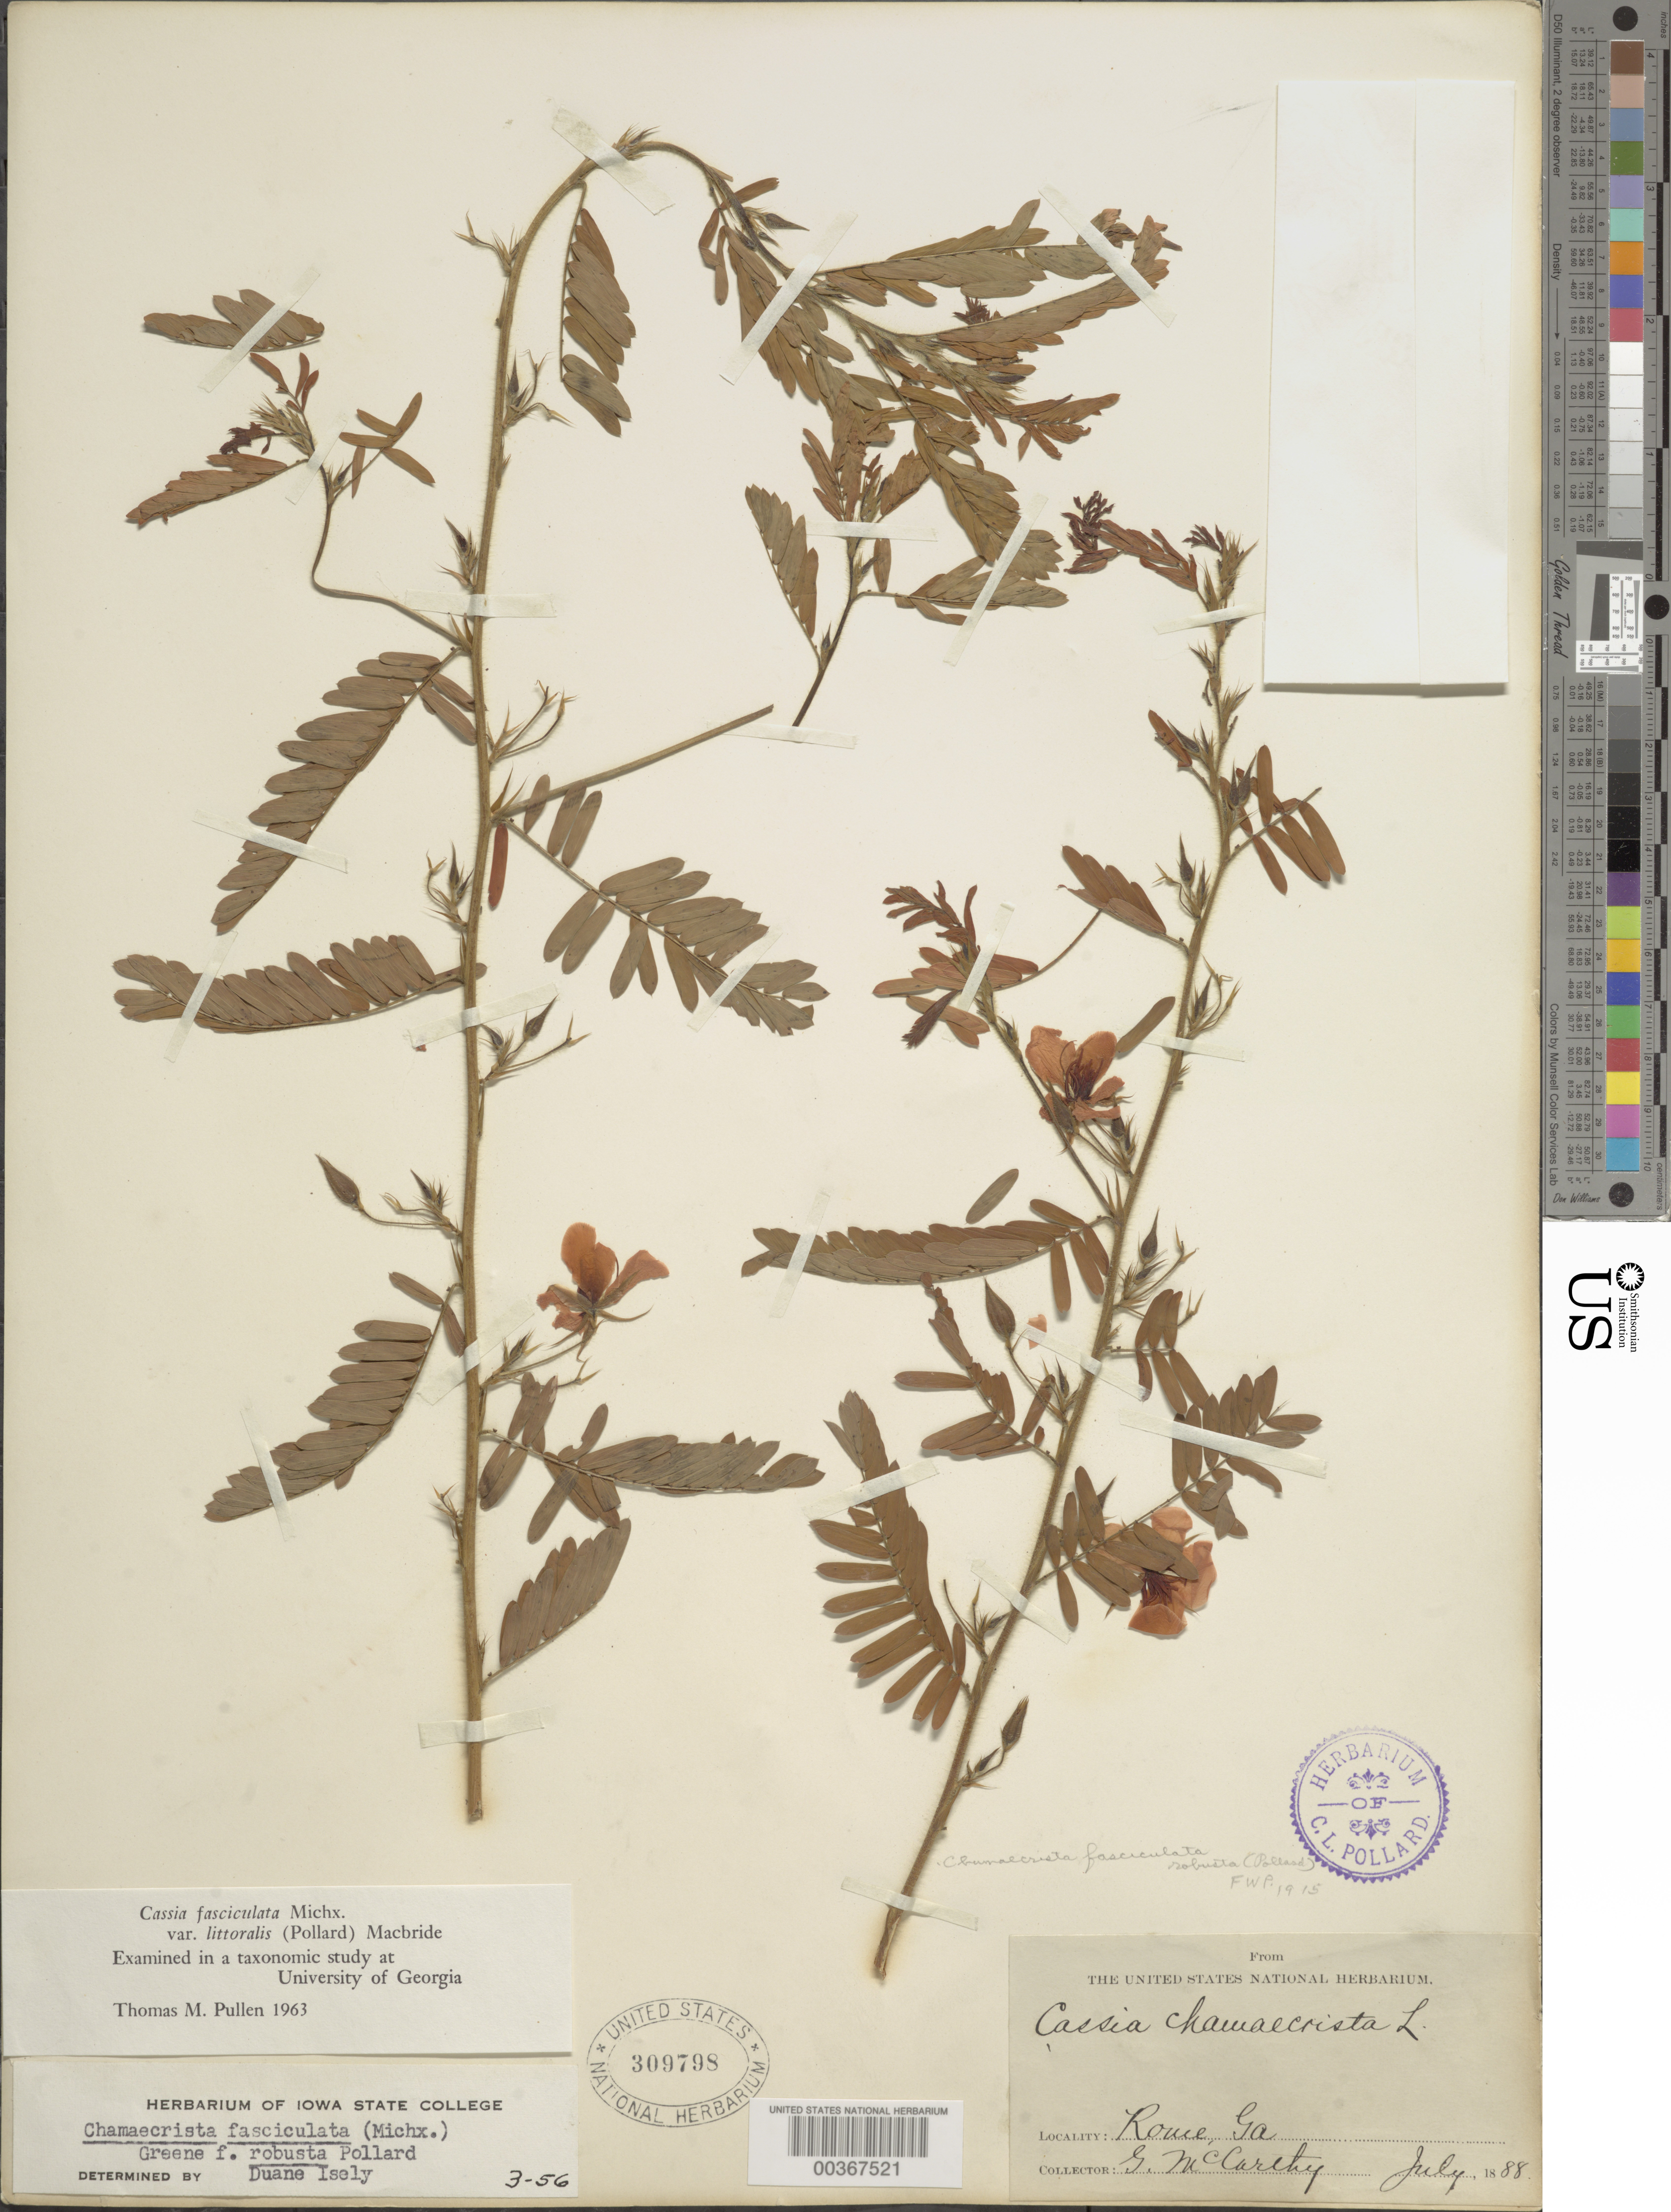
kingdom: Plantae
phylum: Tracheophyta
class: Magnoliopsida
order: Fabales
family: Fabaceae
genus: Chamaecrista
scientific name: Chamaecrista fasciculata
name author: (Michx.) Greene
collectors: G. McCarthy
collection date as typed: Jul 1888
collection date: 1888-07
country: United States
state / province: Georgia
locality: Rome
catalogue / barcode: US 309798